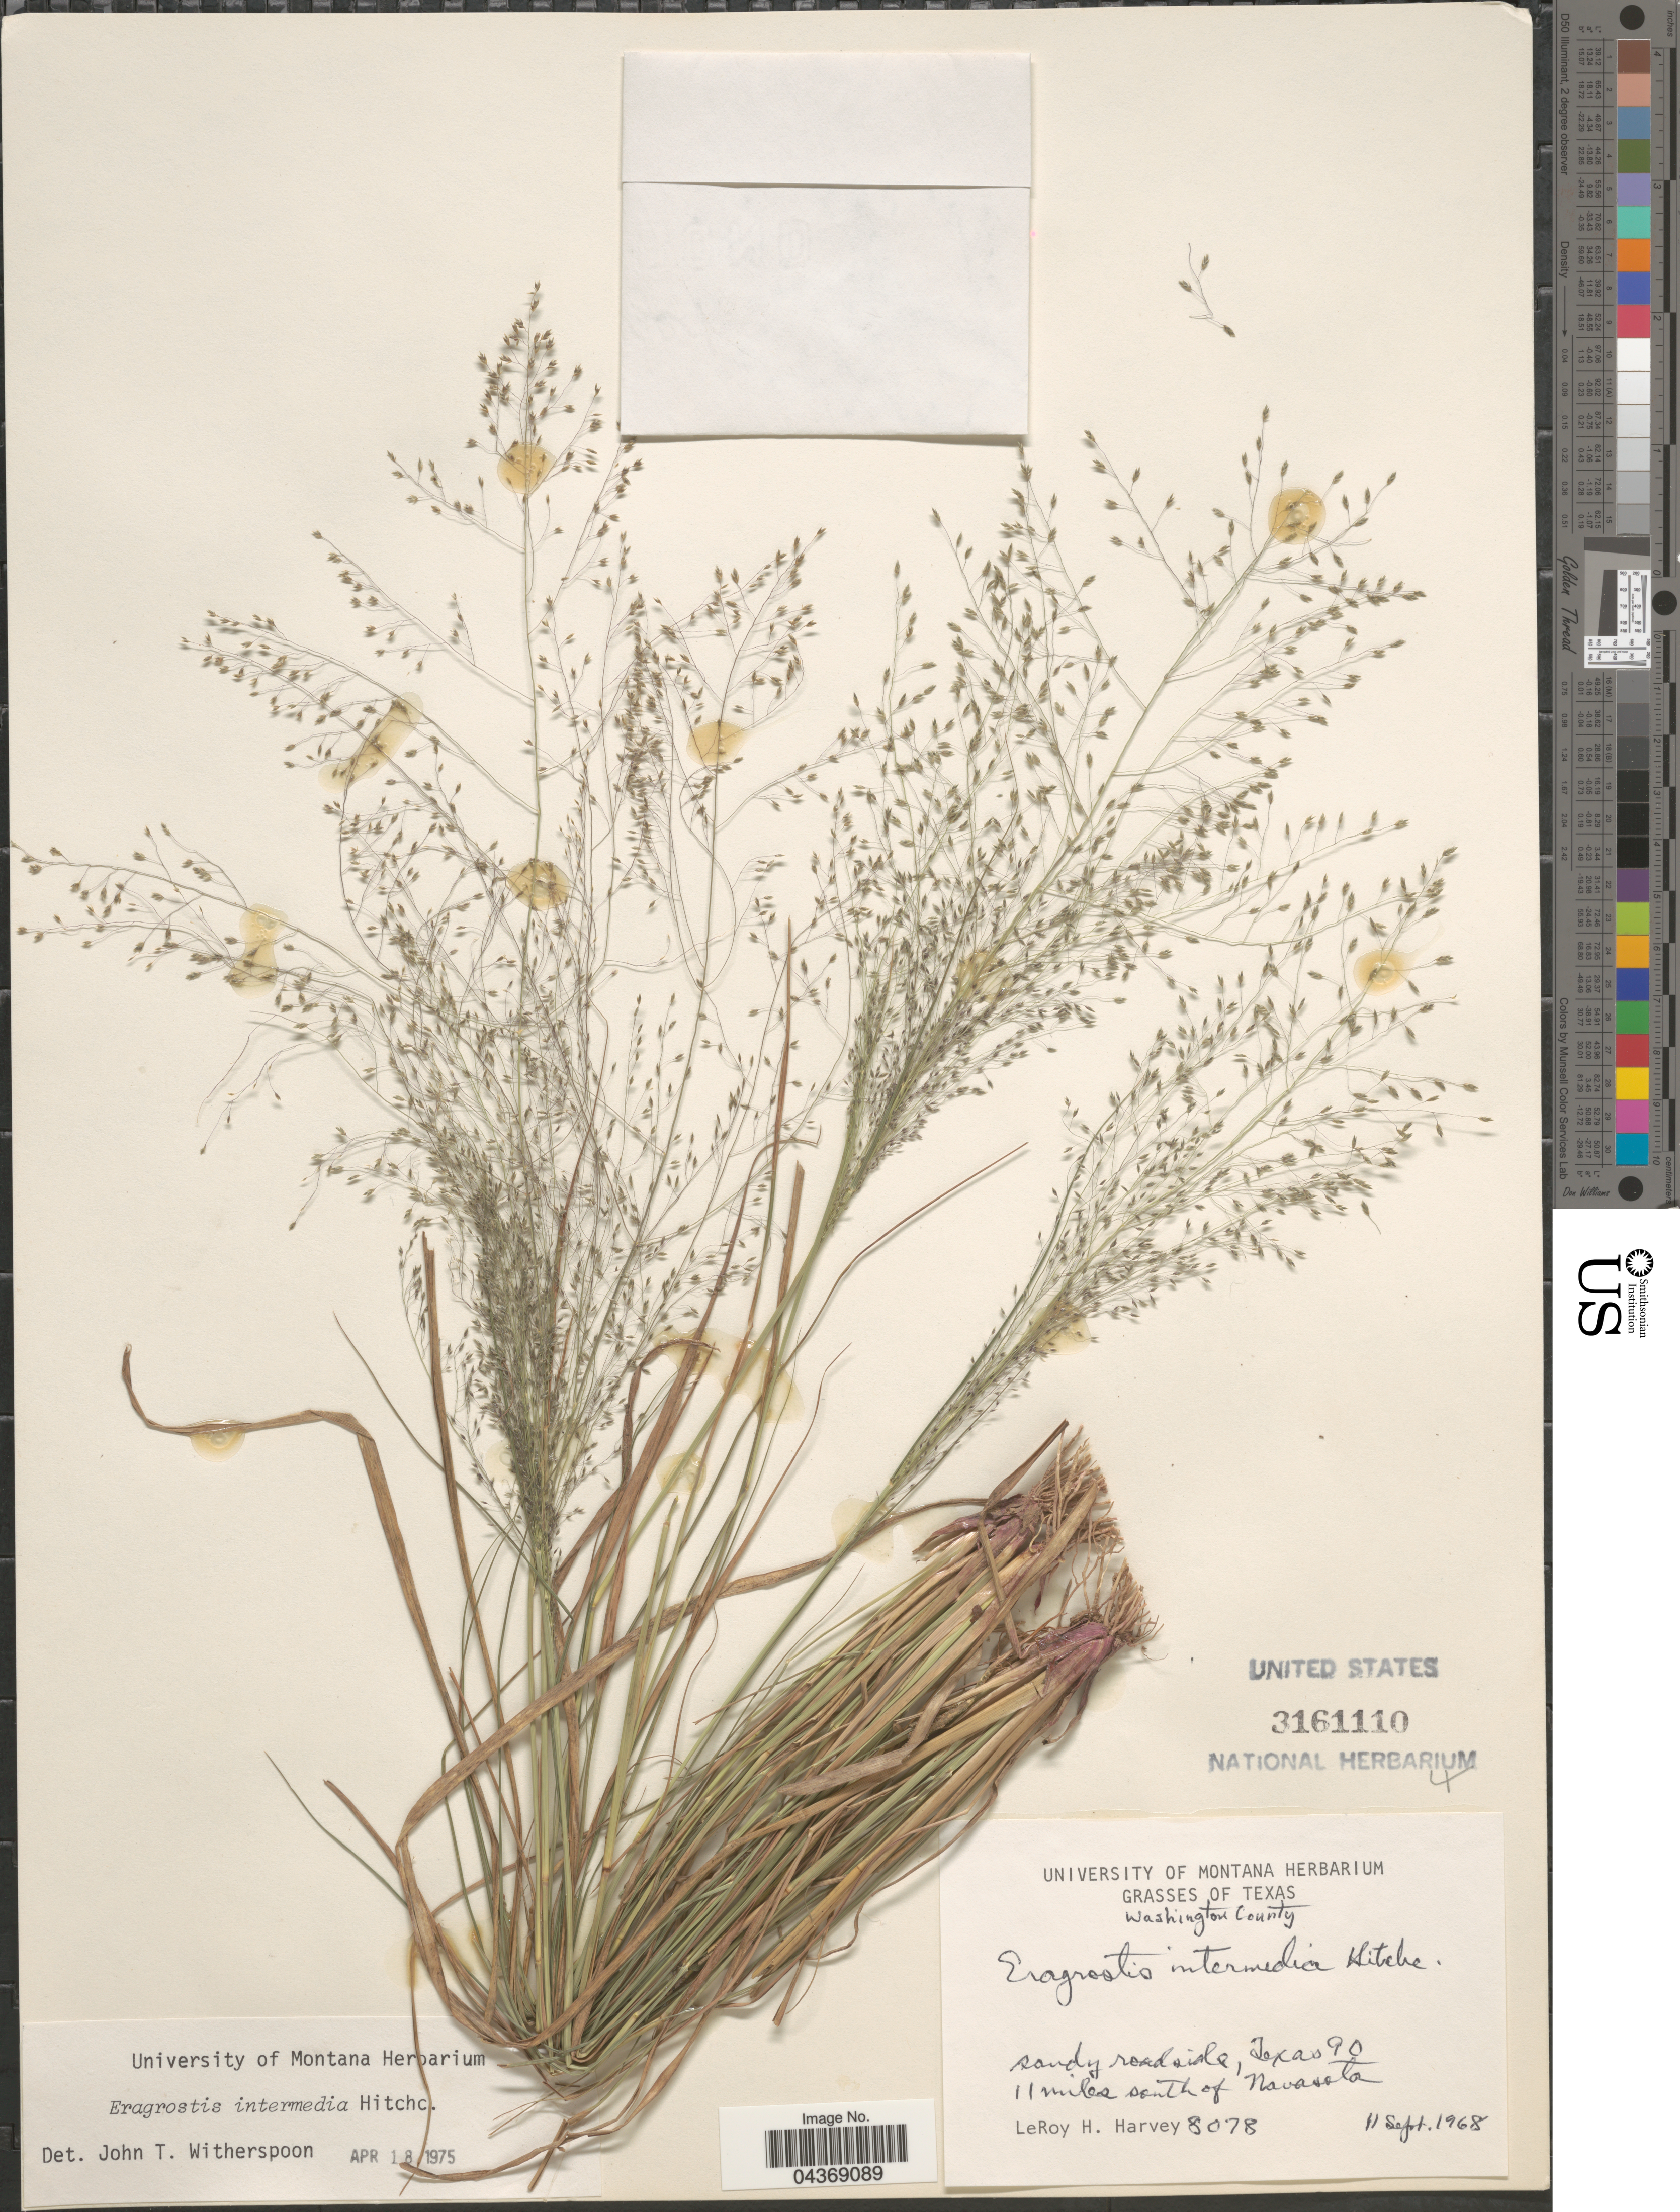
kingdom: Plantae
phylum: Tracheophyta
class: Liliopsida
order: Poales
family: Poaceae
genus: Eragrostis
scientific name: Eragrostis intermedia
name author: Hitchc.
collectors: L. H. Harvey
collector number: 8078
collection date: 1968-09-11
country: United States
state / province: Texas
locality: Washington County. Sandy roadside, Texas 90. 11 miles south of Navasota.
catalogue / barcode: US 3161110